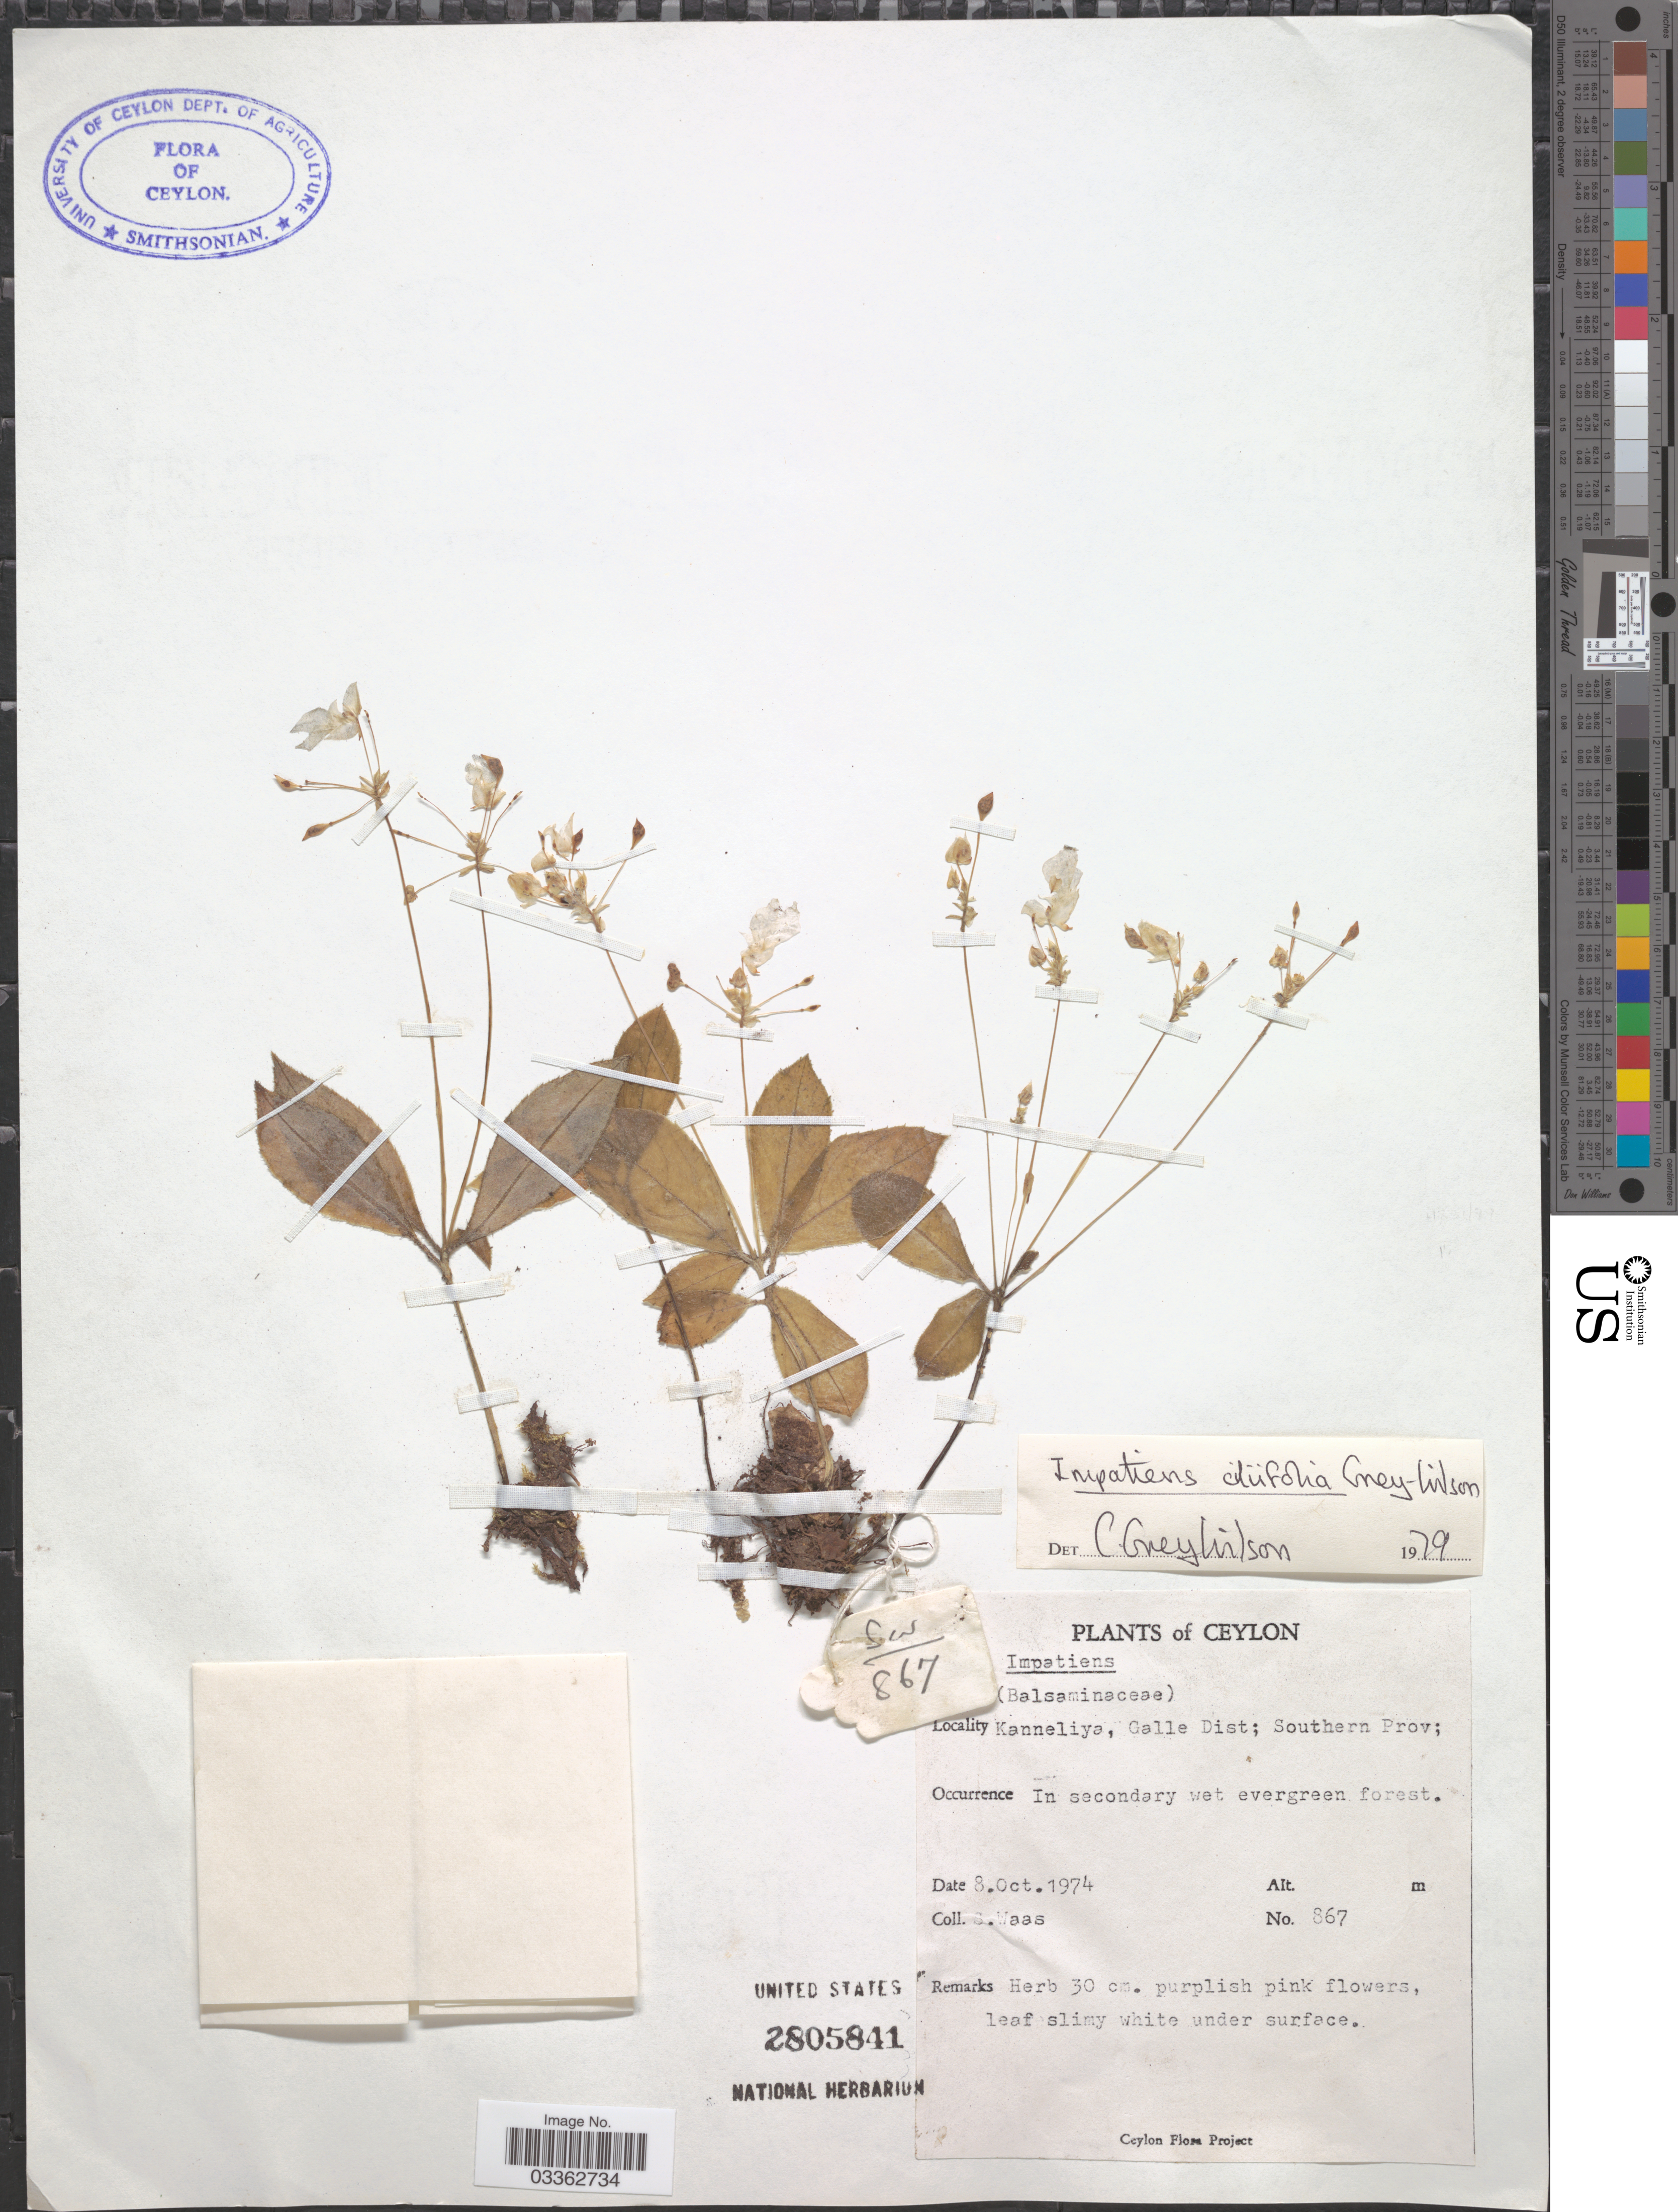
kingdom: Plantae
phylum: Tracheophyta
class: Magnoliopsida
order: Ericales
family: Balsaminaceae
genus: Impatiens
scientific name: Impatiens ciliifolia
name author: Grey-Wilson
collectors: S. Waas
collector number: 867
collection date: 1974-10-08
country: Sri Lanka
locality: Ceylon. Kanneliya, Galle Dist.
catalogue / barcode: US 2805841